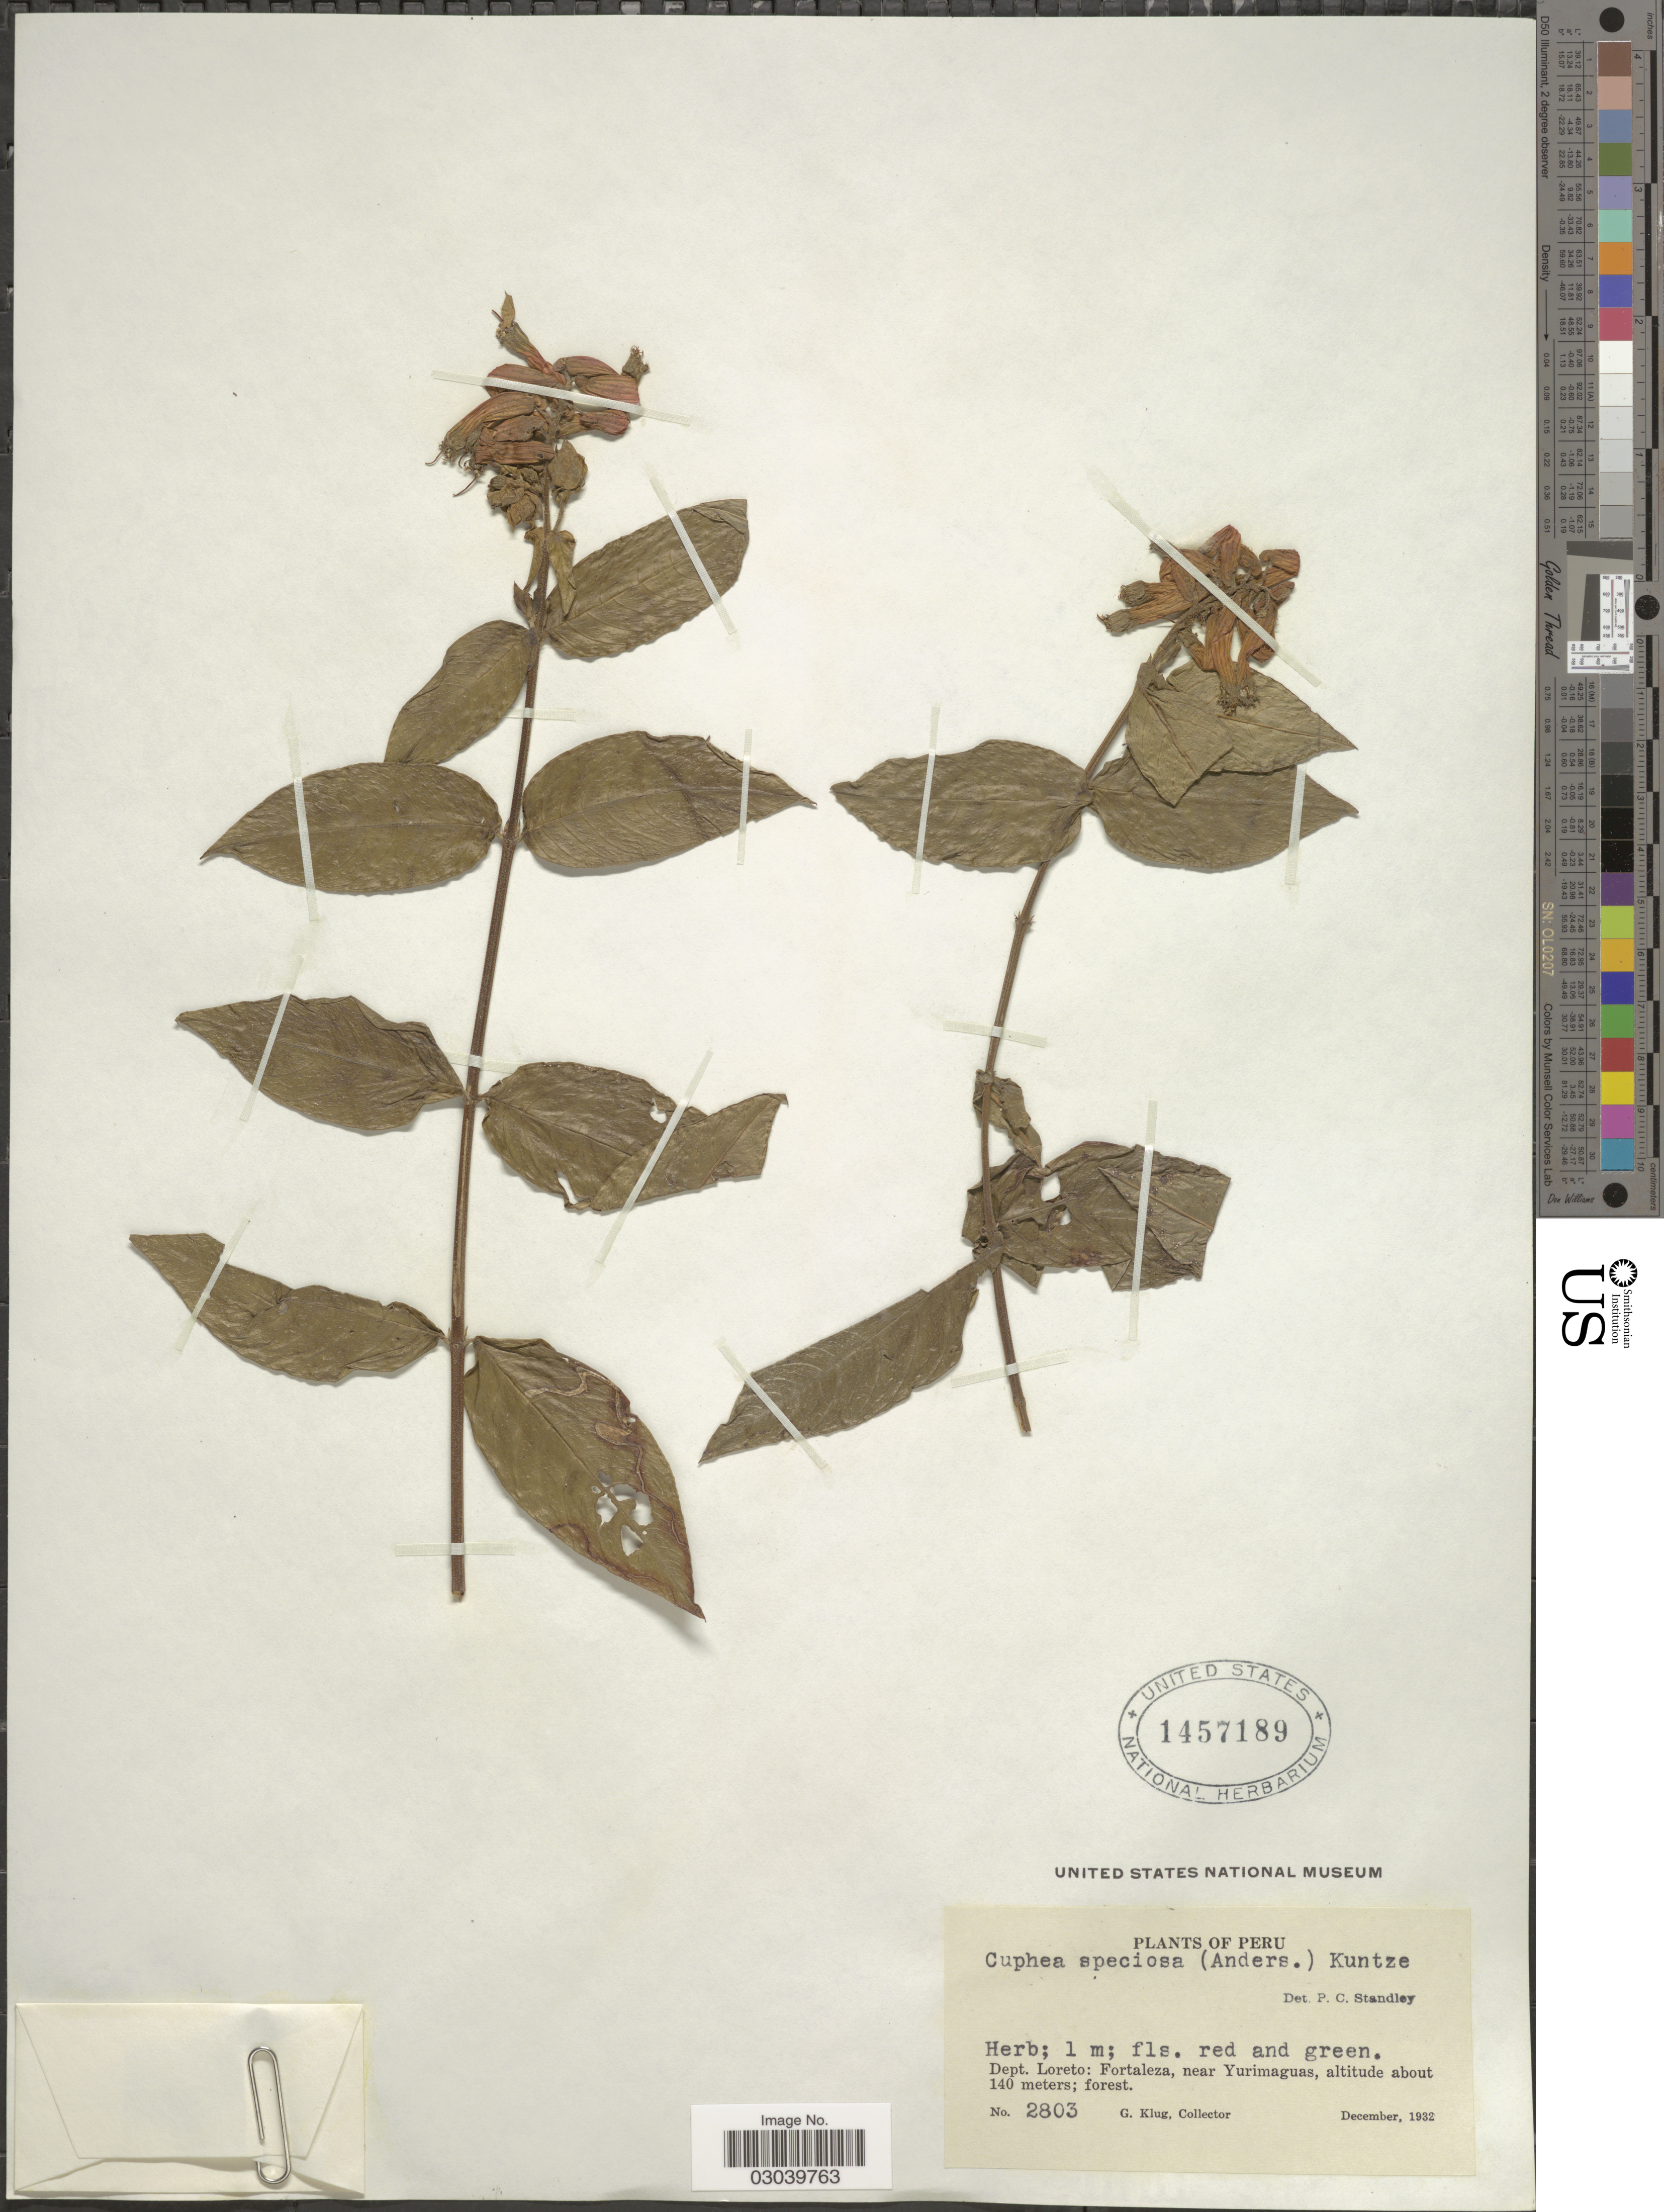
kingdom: Plantae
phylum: Tracheophyta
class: Magnoliopsida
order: Myrtales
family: Lythraceae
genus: Cuphea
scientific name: Cuphea melvilla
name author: Lindl.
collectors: G. Klug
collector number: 2803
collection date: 1932-12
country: Peru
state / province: Loreto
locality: Fortaleza, near Yurimaguas.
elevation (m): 140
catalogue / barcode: US 1457189